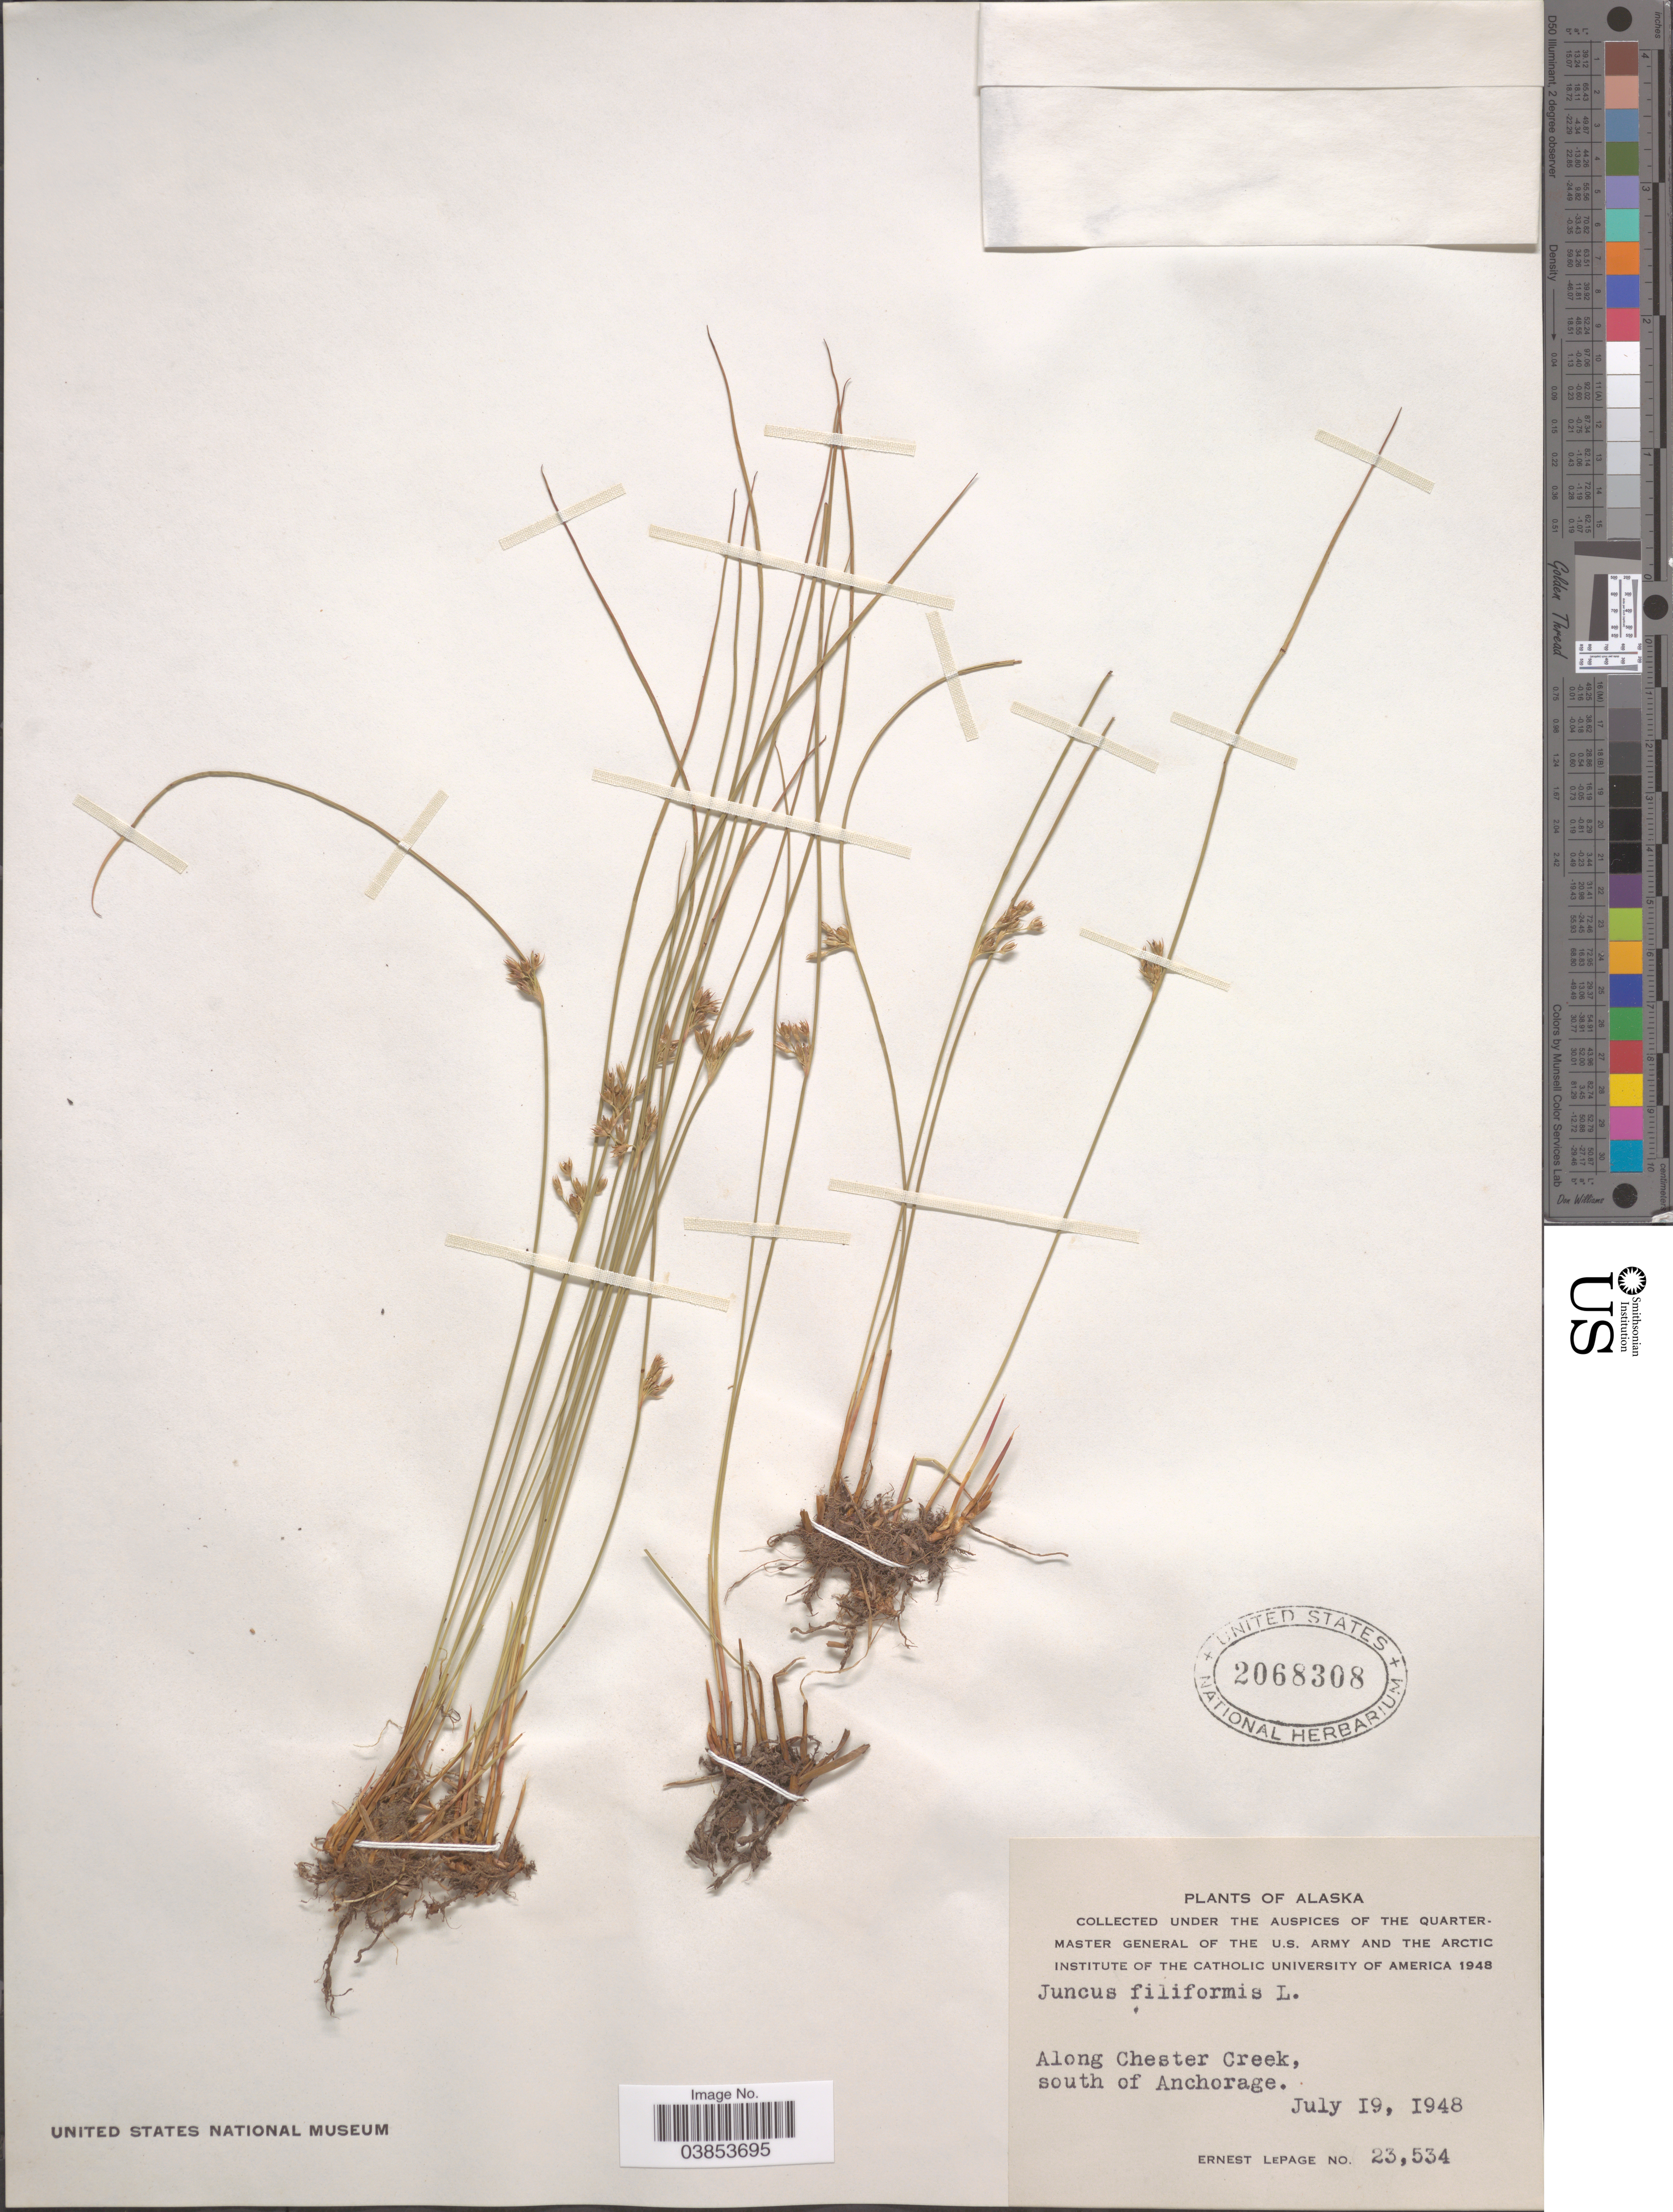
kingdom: Plantae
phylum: Tracheophyta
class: Liliopsida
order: Poales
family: Juncaceae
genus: Juncus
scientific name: Juncus filiformis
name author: L.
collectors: E. Lepage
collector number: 23534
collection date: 1948-07-19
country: United States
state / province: Alaska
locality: Along Chester Creek, south of Anchorage.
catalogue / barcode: US 2068308